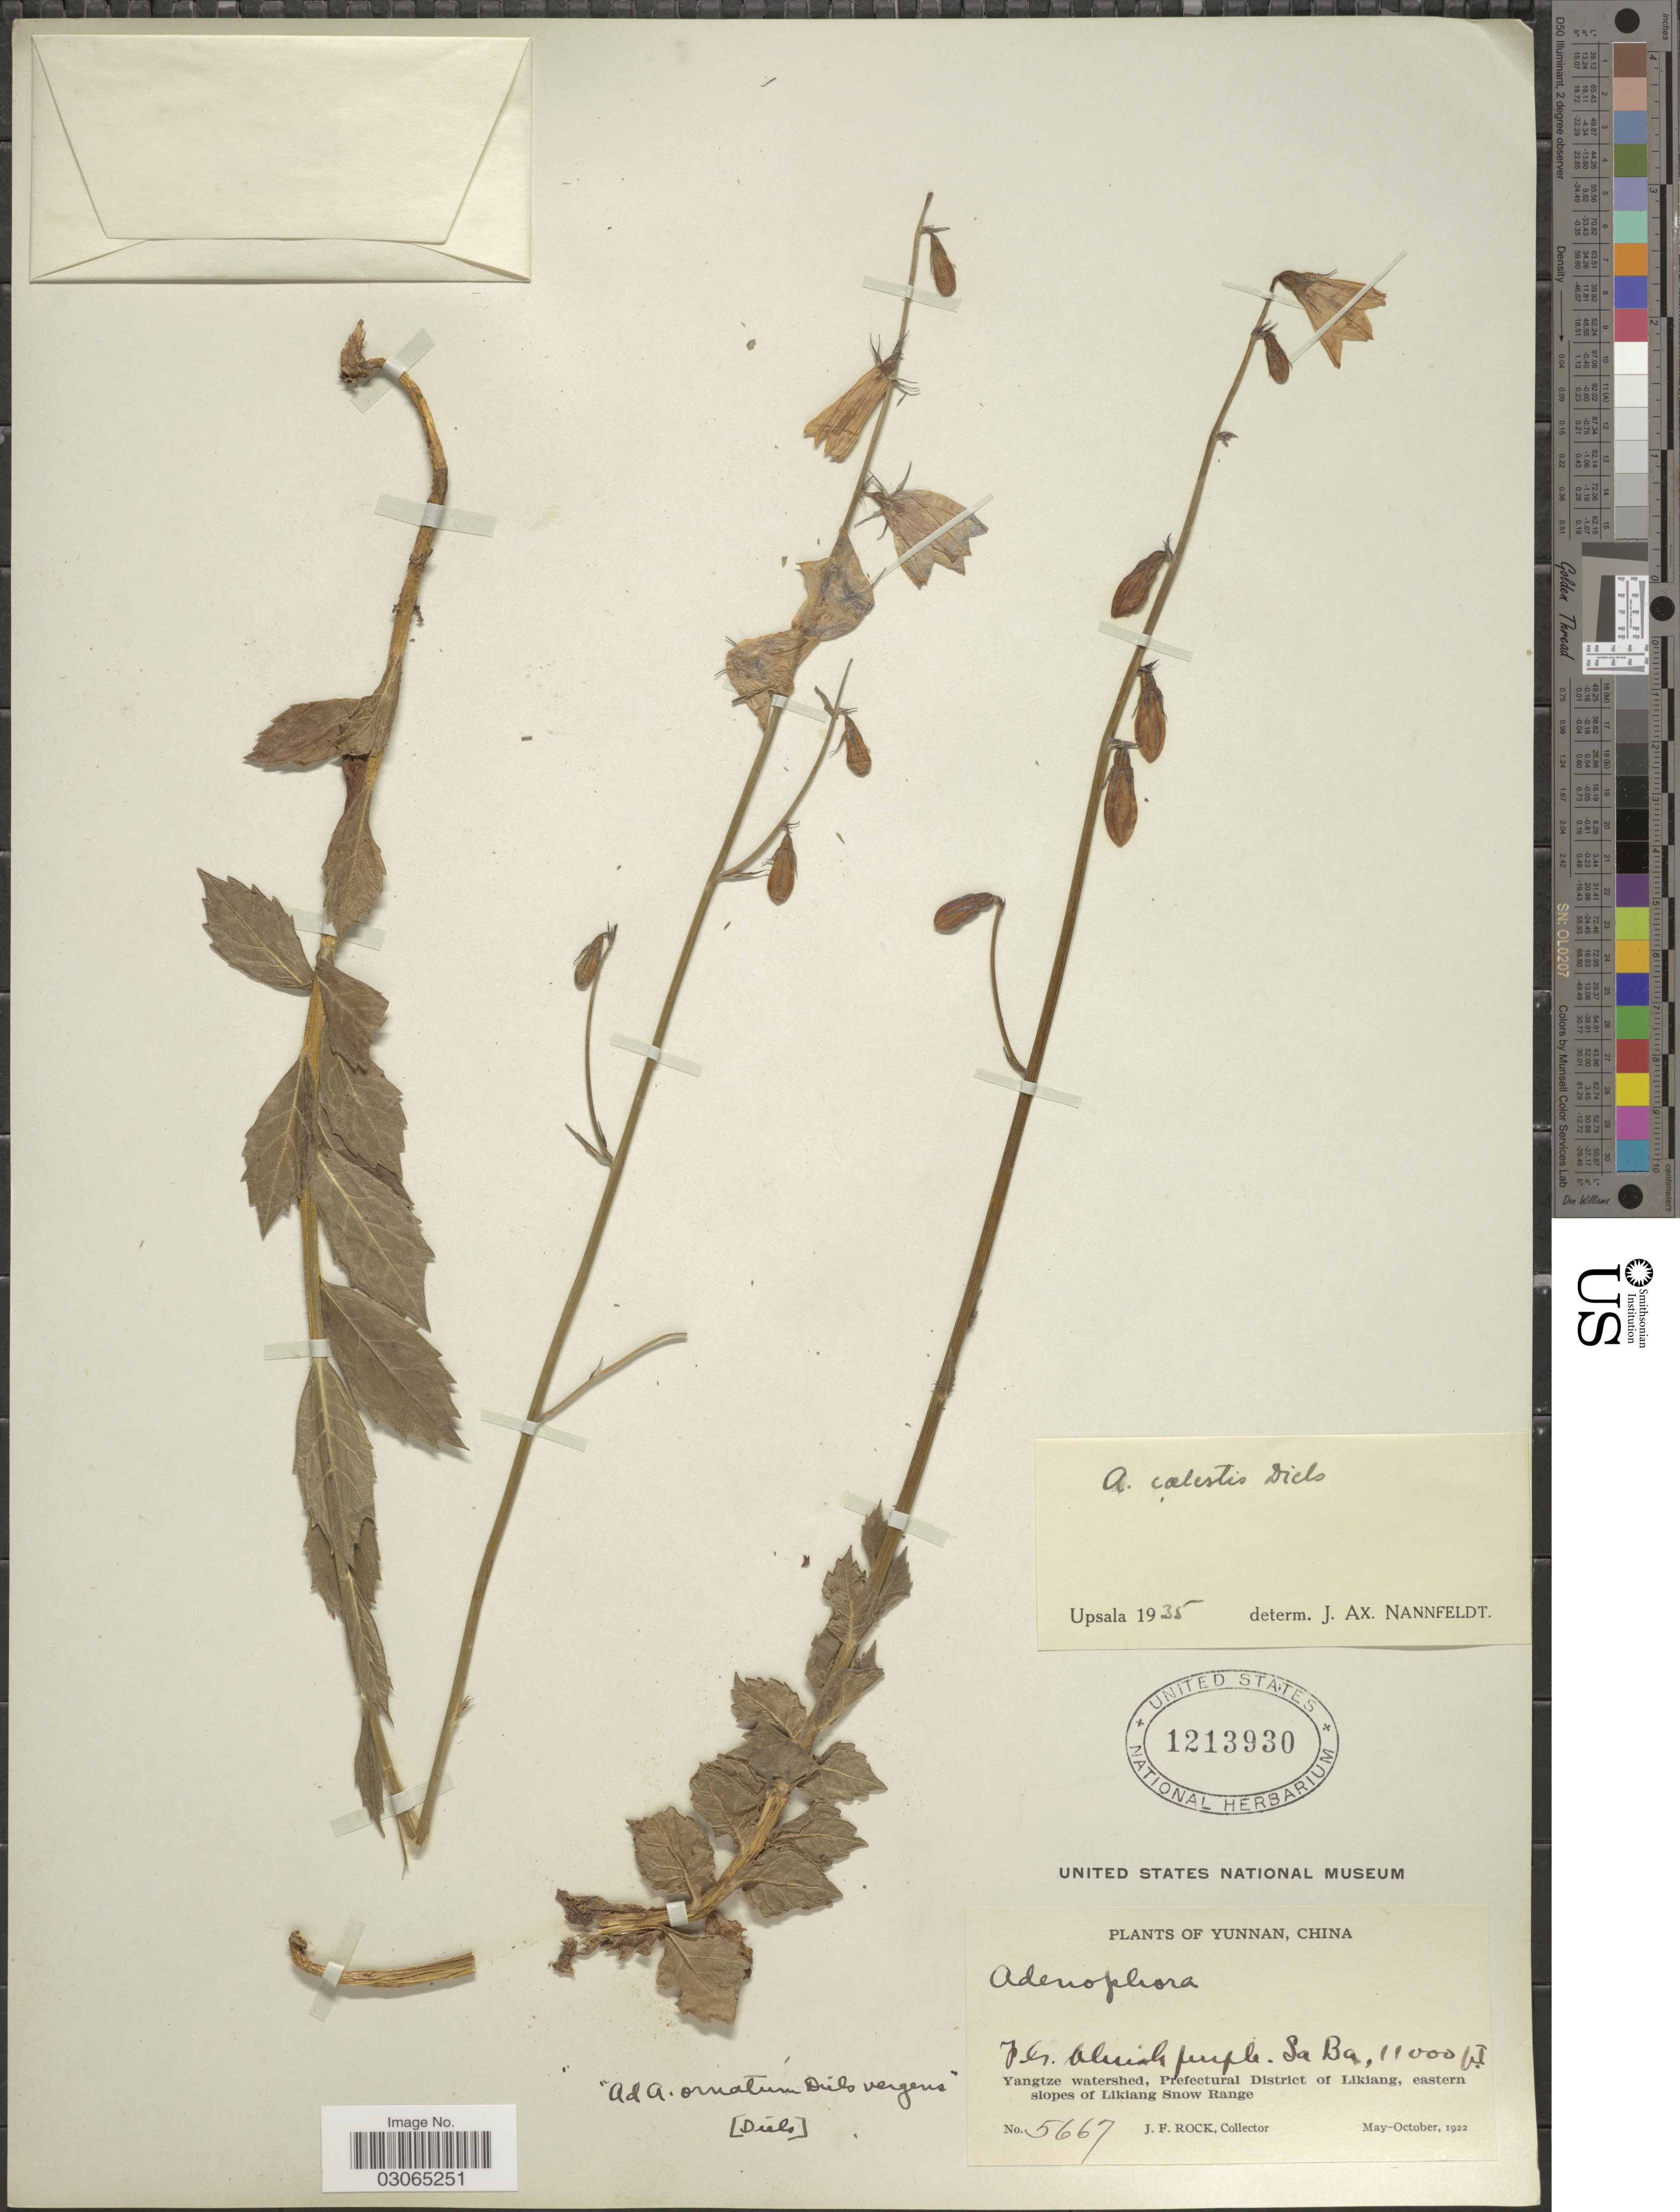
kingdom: Plantae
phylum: Tracheophyta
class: Magnoliopsida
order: Asterales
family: Campanulaceae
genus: Adenophora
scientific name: Adenophora coelestis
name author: Diels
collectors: J. Rock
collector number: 5667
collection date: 1922-05/1922-10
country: China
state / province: Yunnan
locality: Sa Ba, Yangtze watershed, Prefectural District of Likiang, eastern slopes of Likiang Snow Range.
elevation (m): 3353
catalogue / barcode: US 1213930